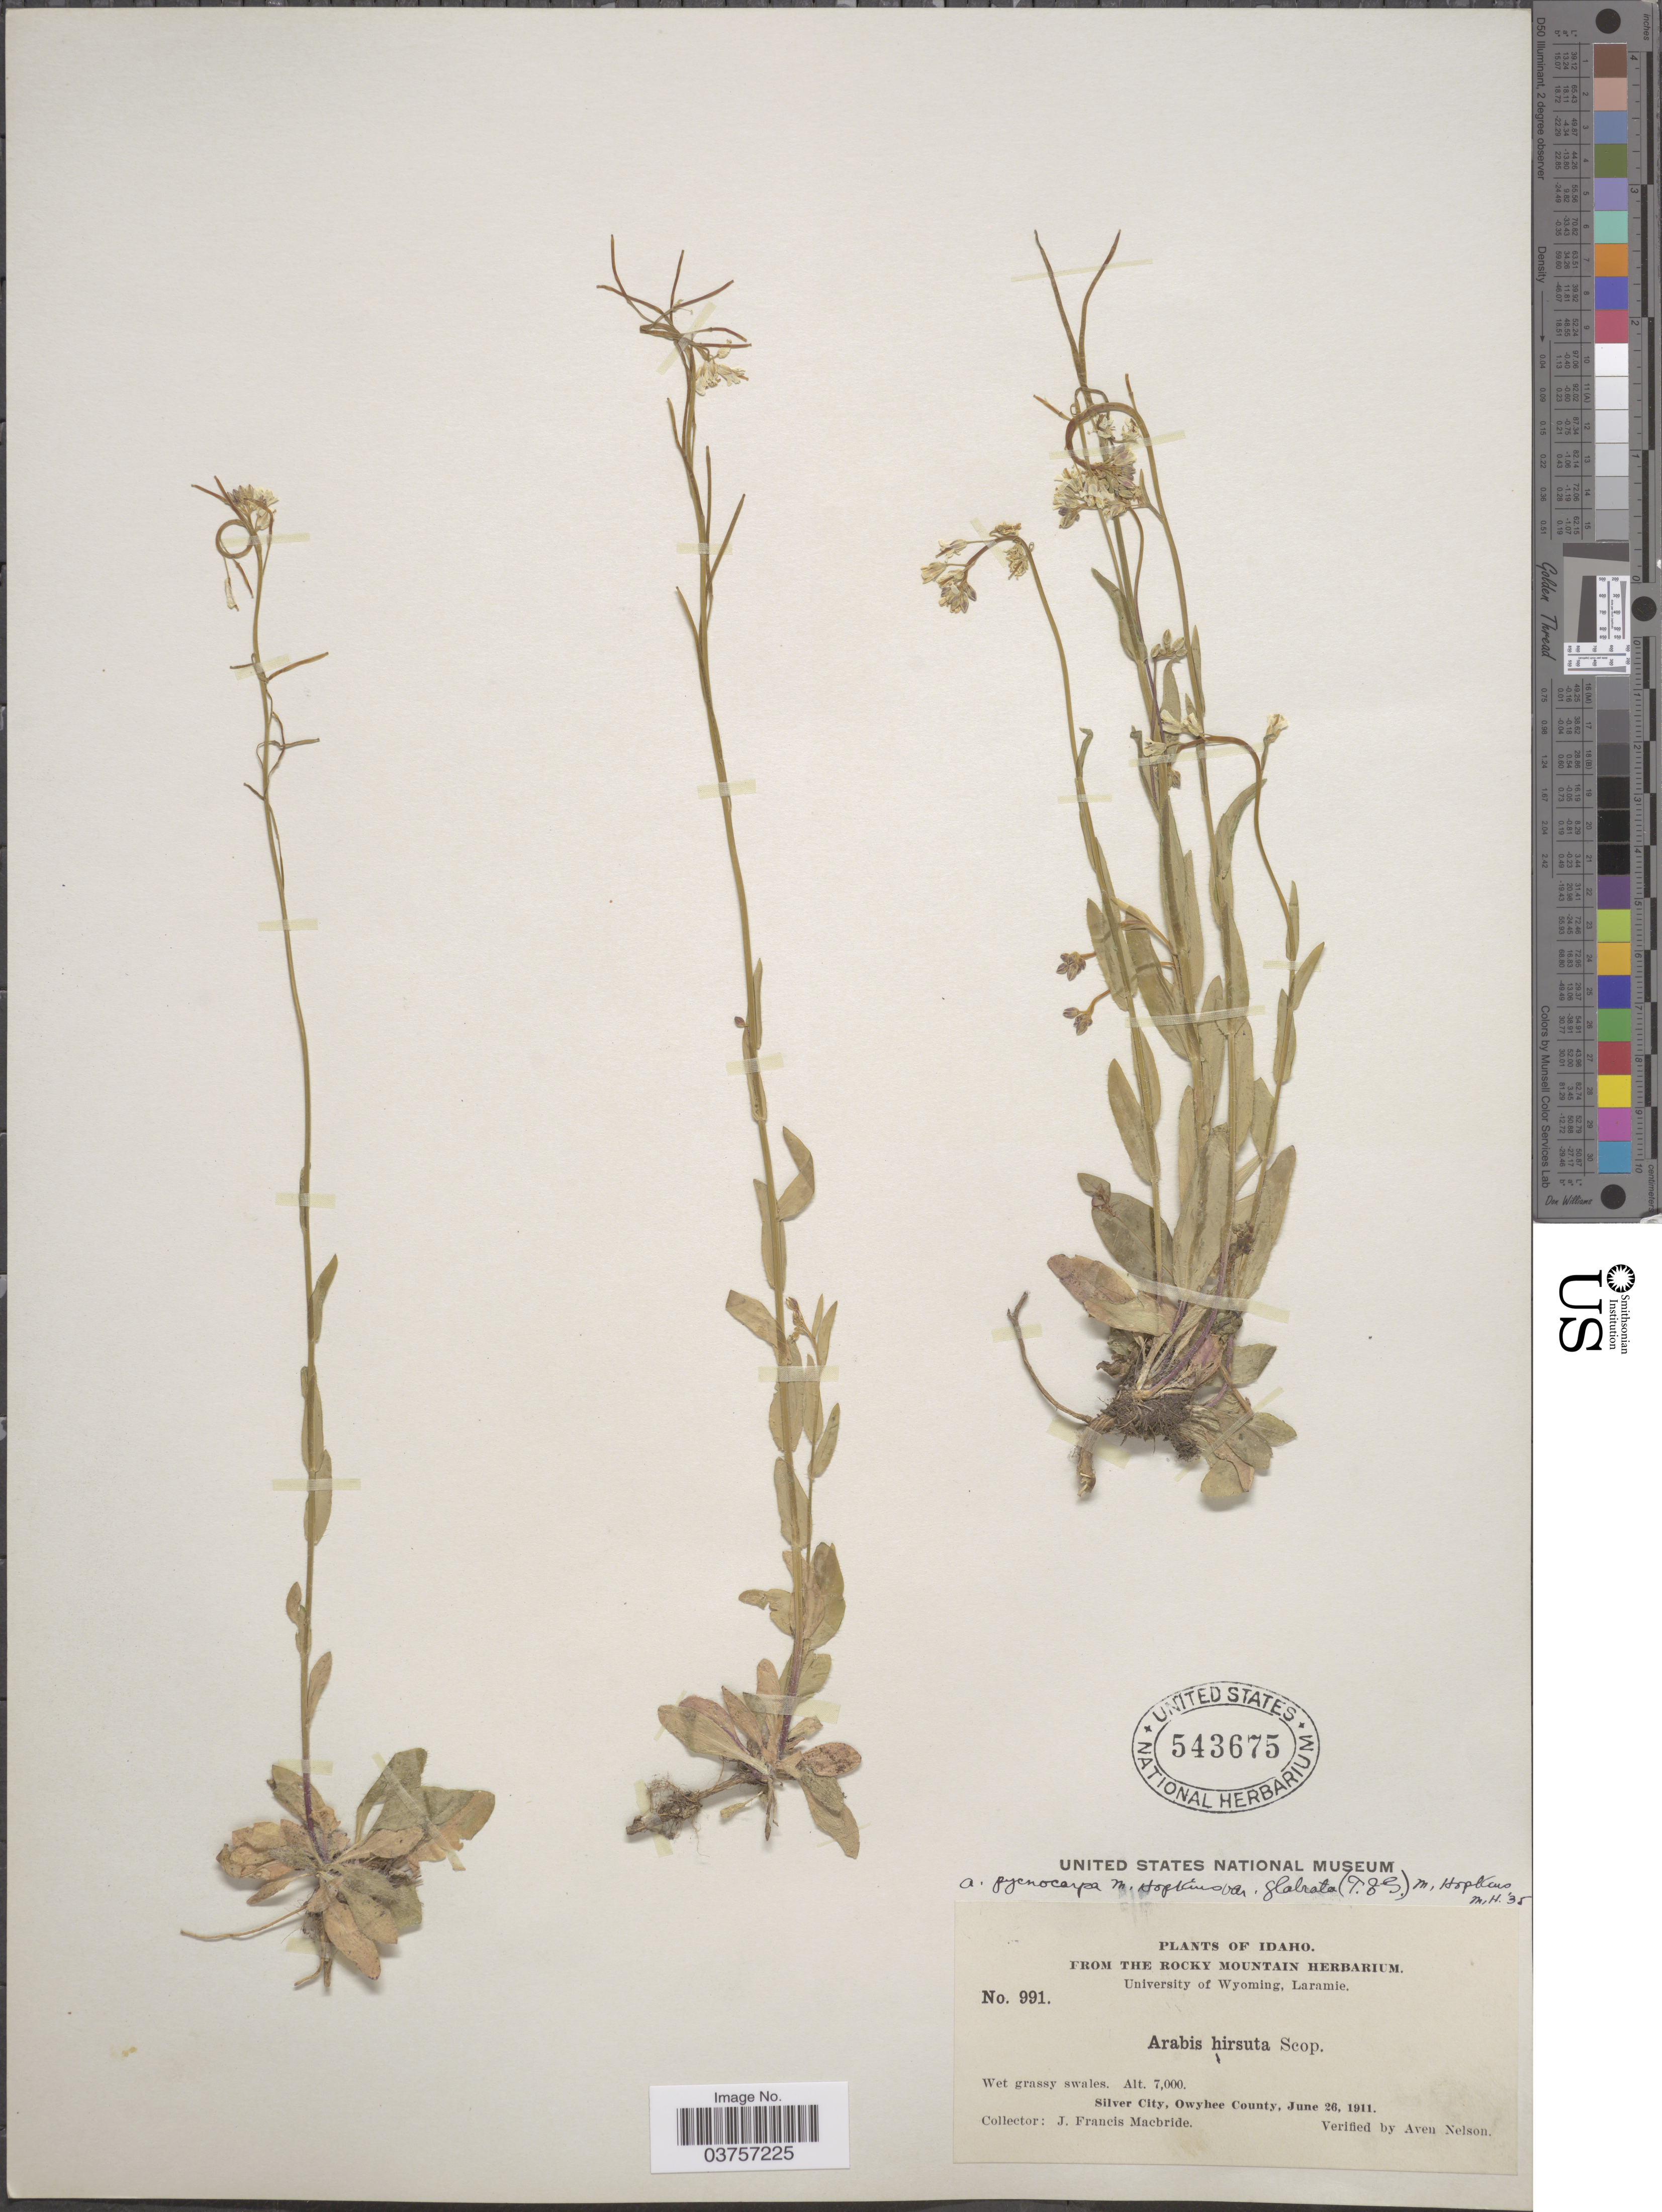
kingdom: Plantae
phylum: Tracheophyta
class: Magnoliopsida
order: Brassicales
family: Brassicaceae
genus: Arabis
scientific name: Arabis hirsuta var. glabrata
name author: Torr. & A. Gray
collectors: J. F. Macbride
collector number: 991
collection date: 1911-06-26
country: United States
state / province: Idaho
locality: Silver City, Owyhee County.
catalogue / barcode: US 543675